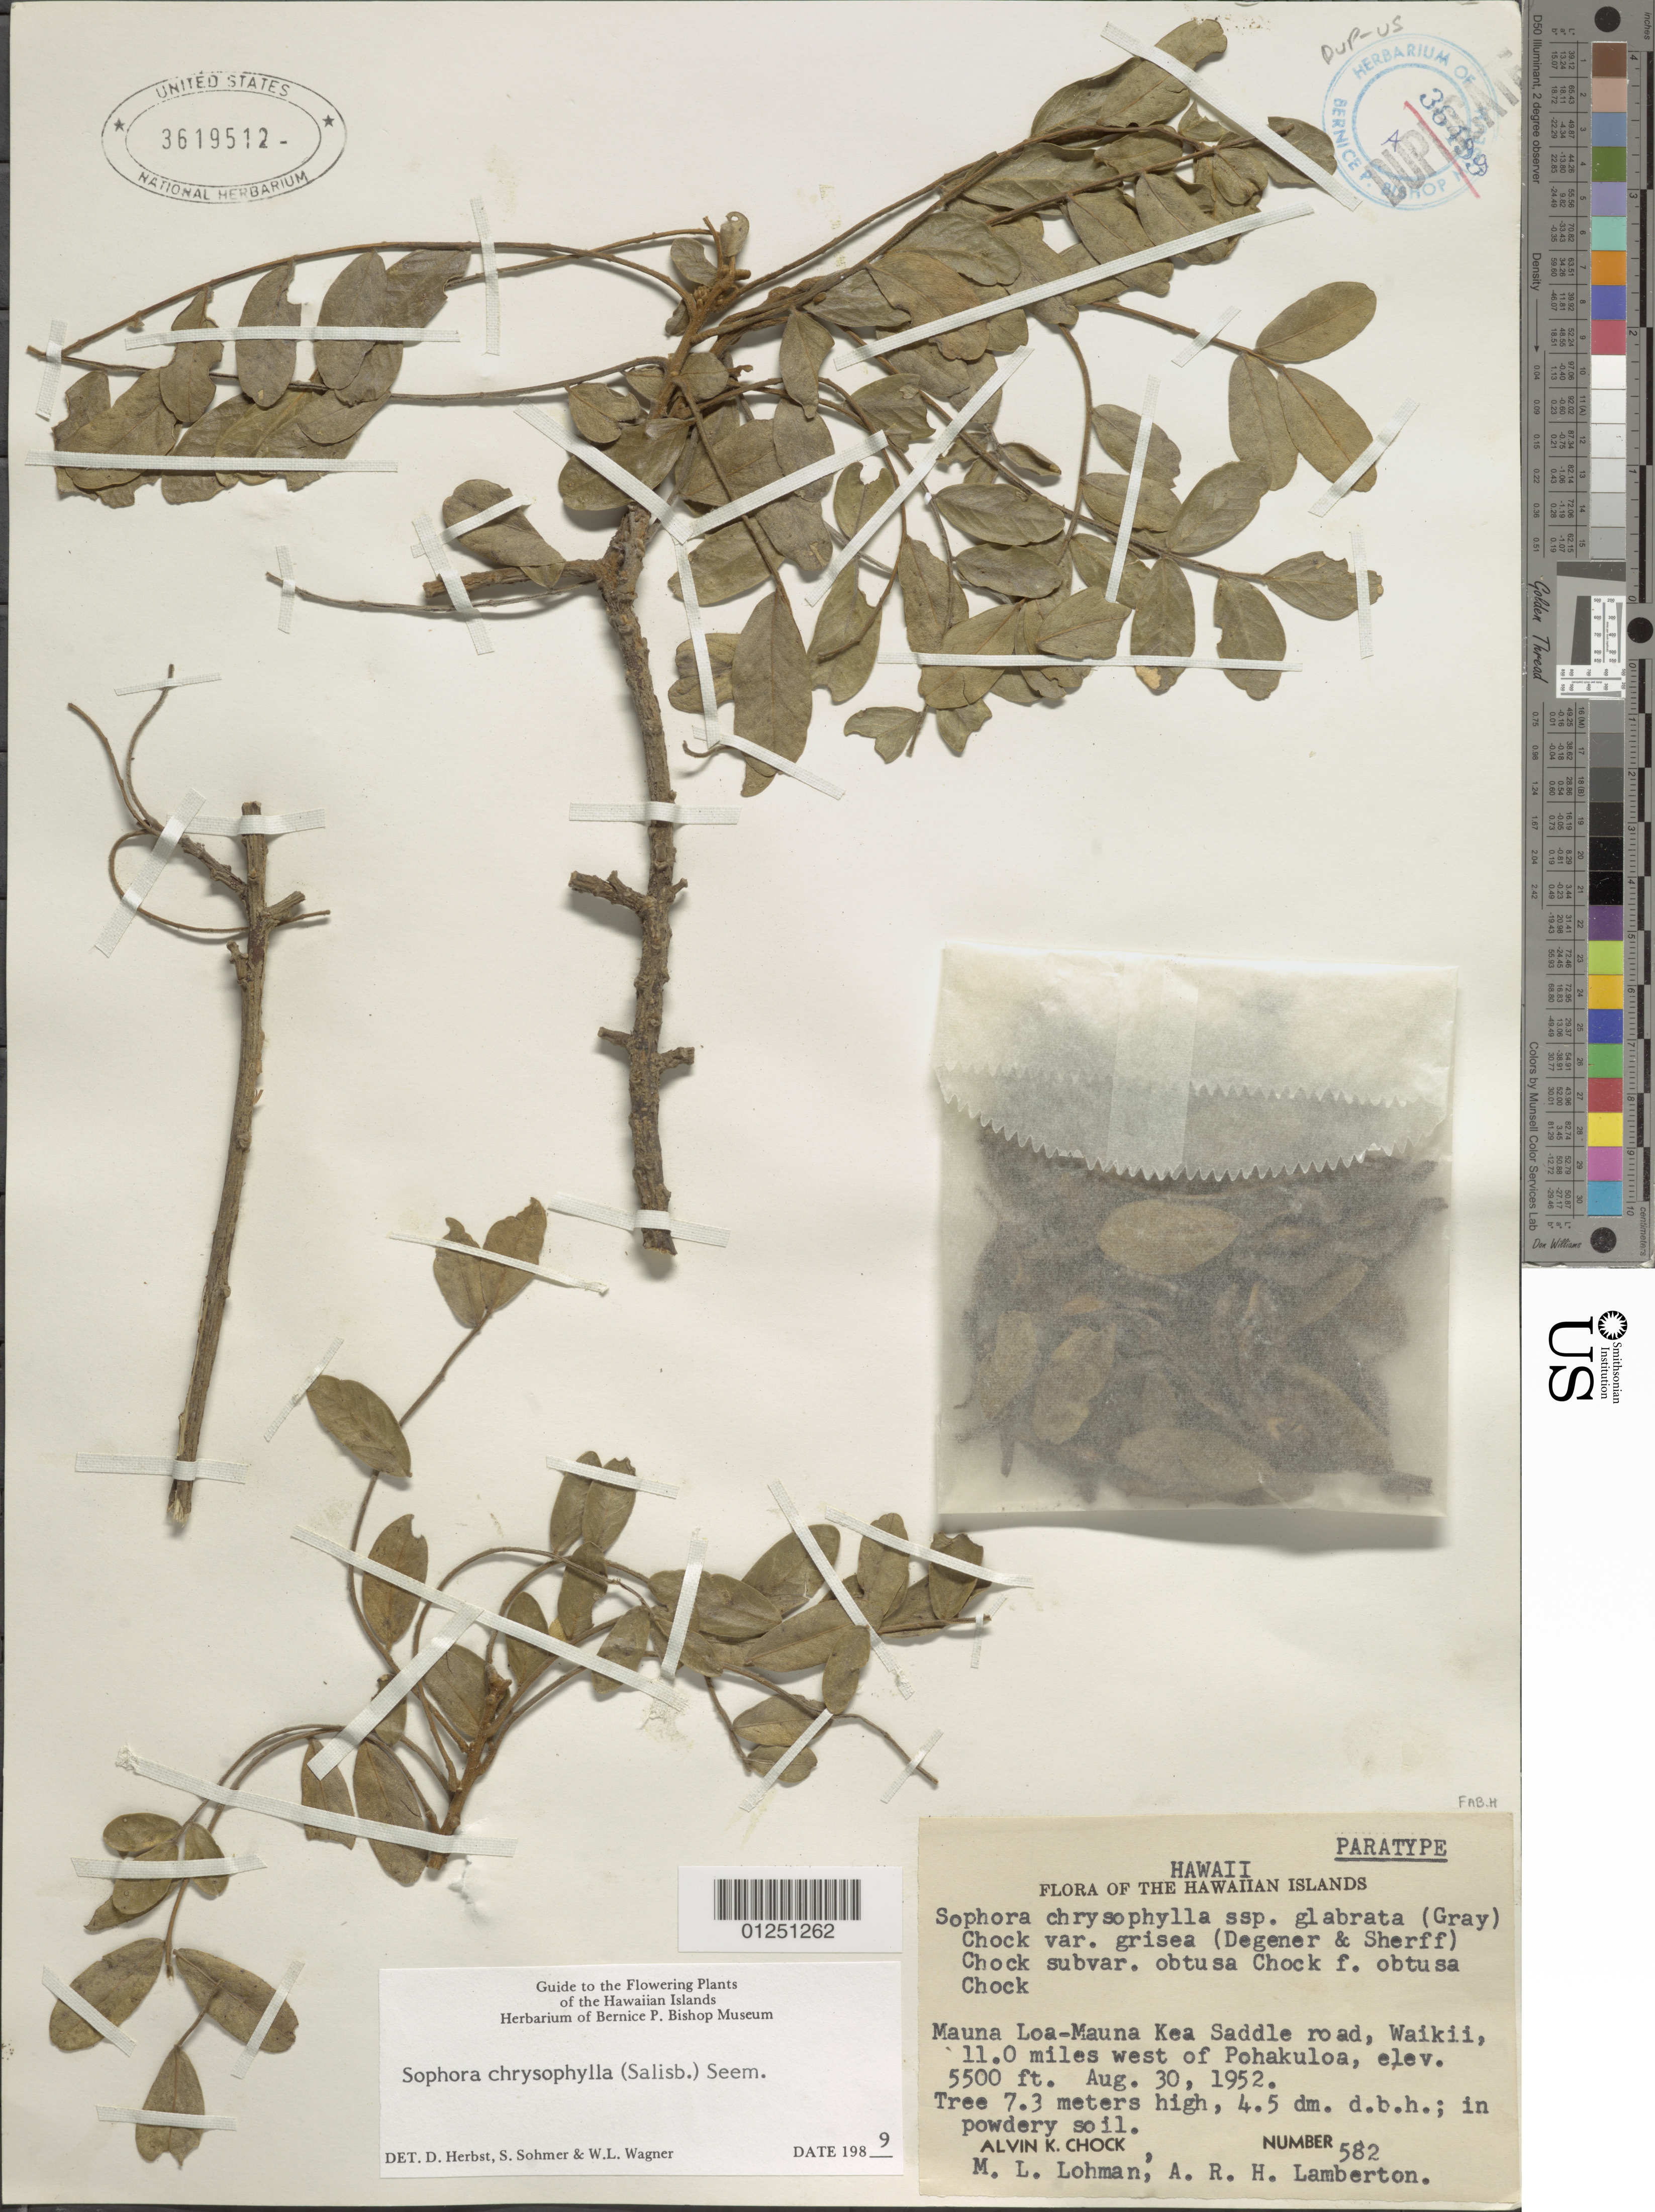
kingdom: Plantae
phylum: Tracheophyta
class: Magnoliopsida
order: Fabales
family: Fabaceae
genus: Sophora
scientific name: Sophora chrysophylla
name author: (Salisb.) Seem.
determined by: Wagner, W. L.; Herbst, D. R.; Sohmer, S. H.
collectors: A. Chock, M. Lohman & A. Lamberton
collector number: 582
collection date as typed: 30 Aug 1952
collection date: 1952-08-30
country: United States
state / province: Hawaii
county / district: Hawaii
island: Hawaii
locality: Mauna Loa-Mauna Kea Saddle Road, Waikii, 11.0 miles west of Pohakuloa.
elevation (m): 1676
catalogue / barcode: US 3619512